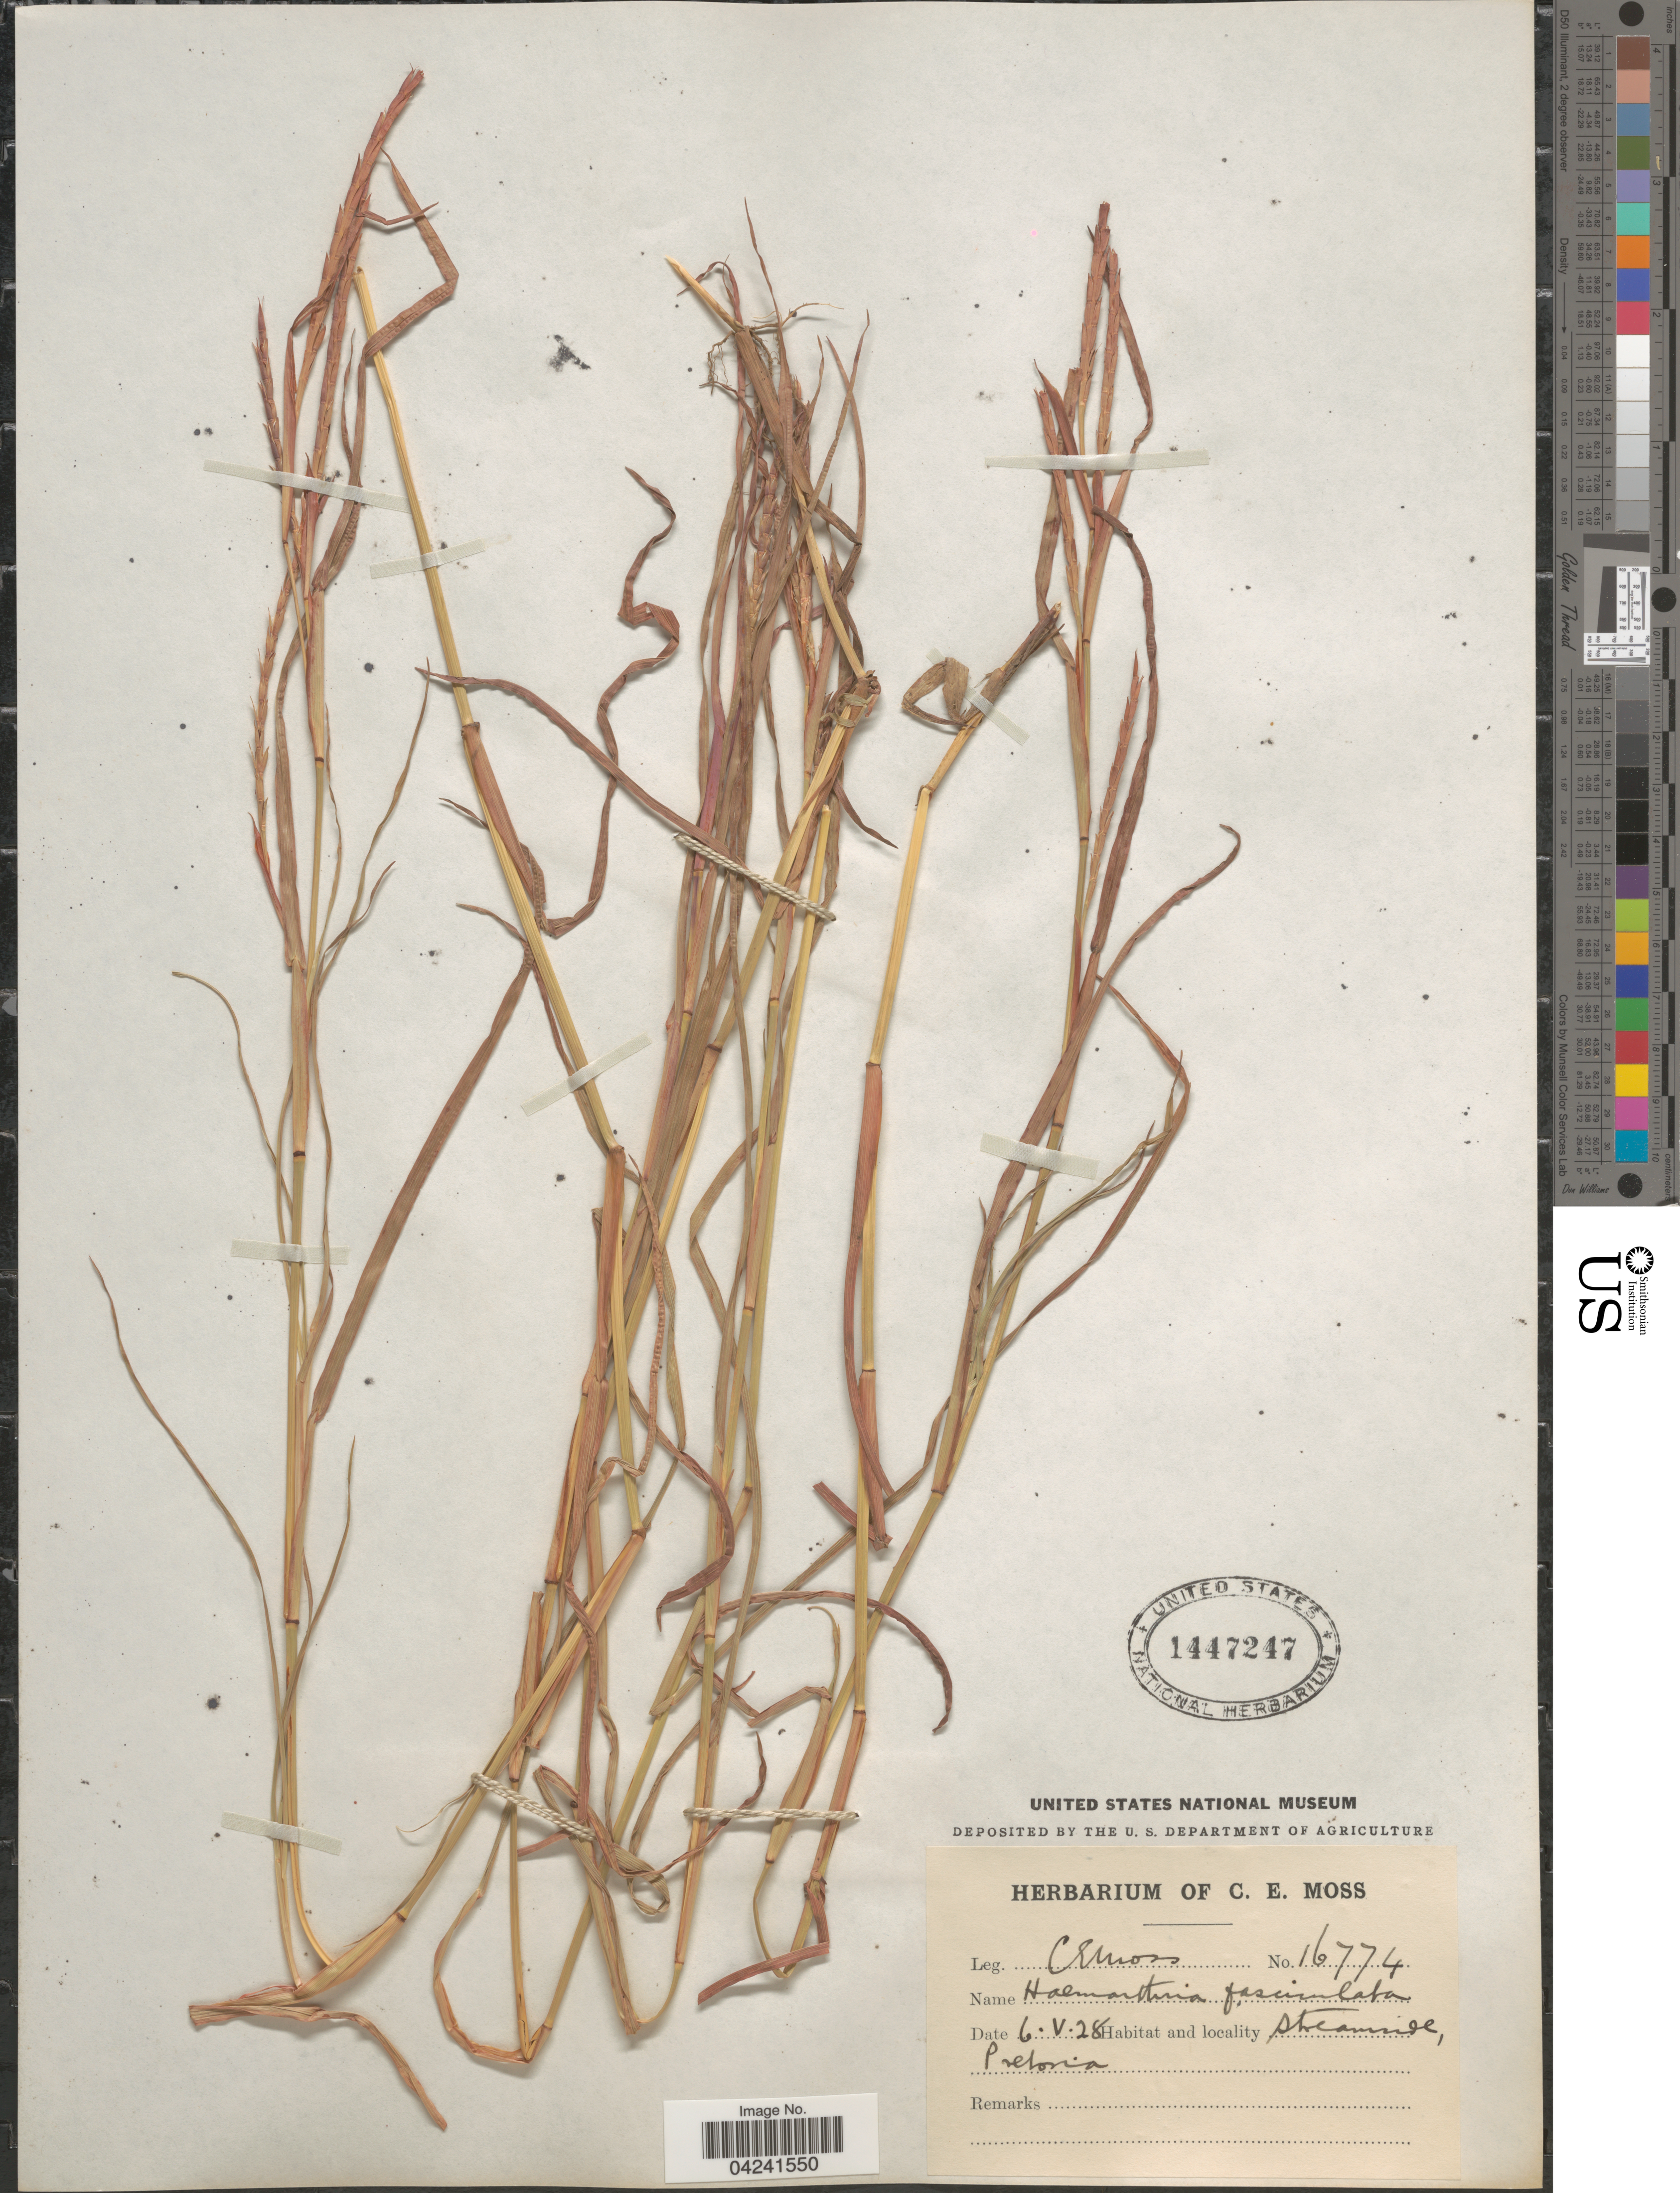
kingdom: Plantae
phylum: Tracheophyta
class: Liliopsida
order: Poales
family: Poaceae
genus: Hemarthria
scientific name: Hemarthria altissima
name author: (Poir.) Stapf & C. E. Hubb.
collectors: C. E. Moss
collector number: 16774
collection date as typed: Transcribed d/m/y: 6/5/28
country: South Africa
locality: Pretoria.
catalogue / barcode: US 1447247